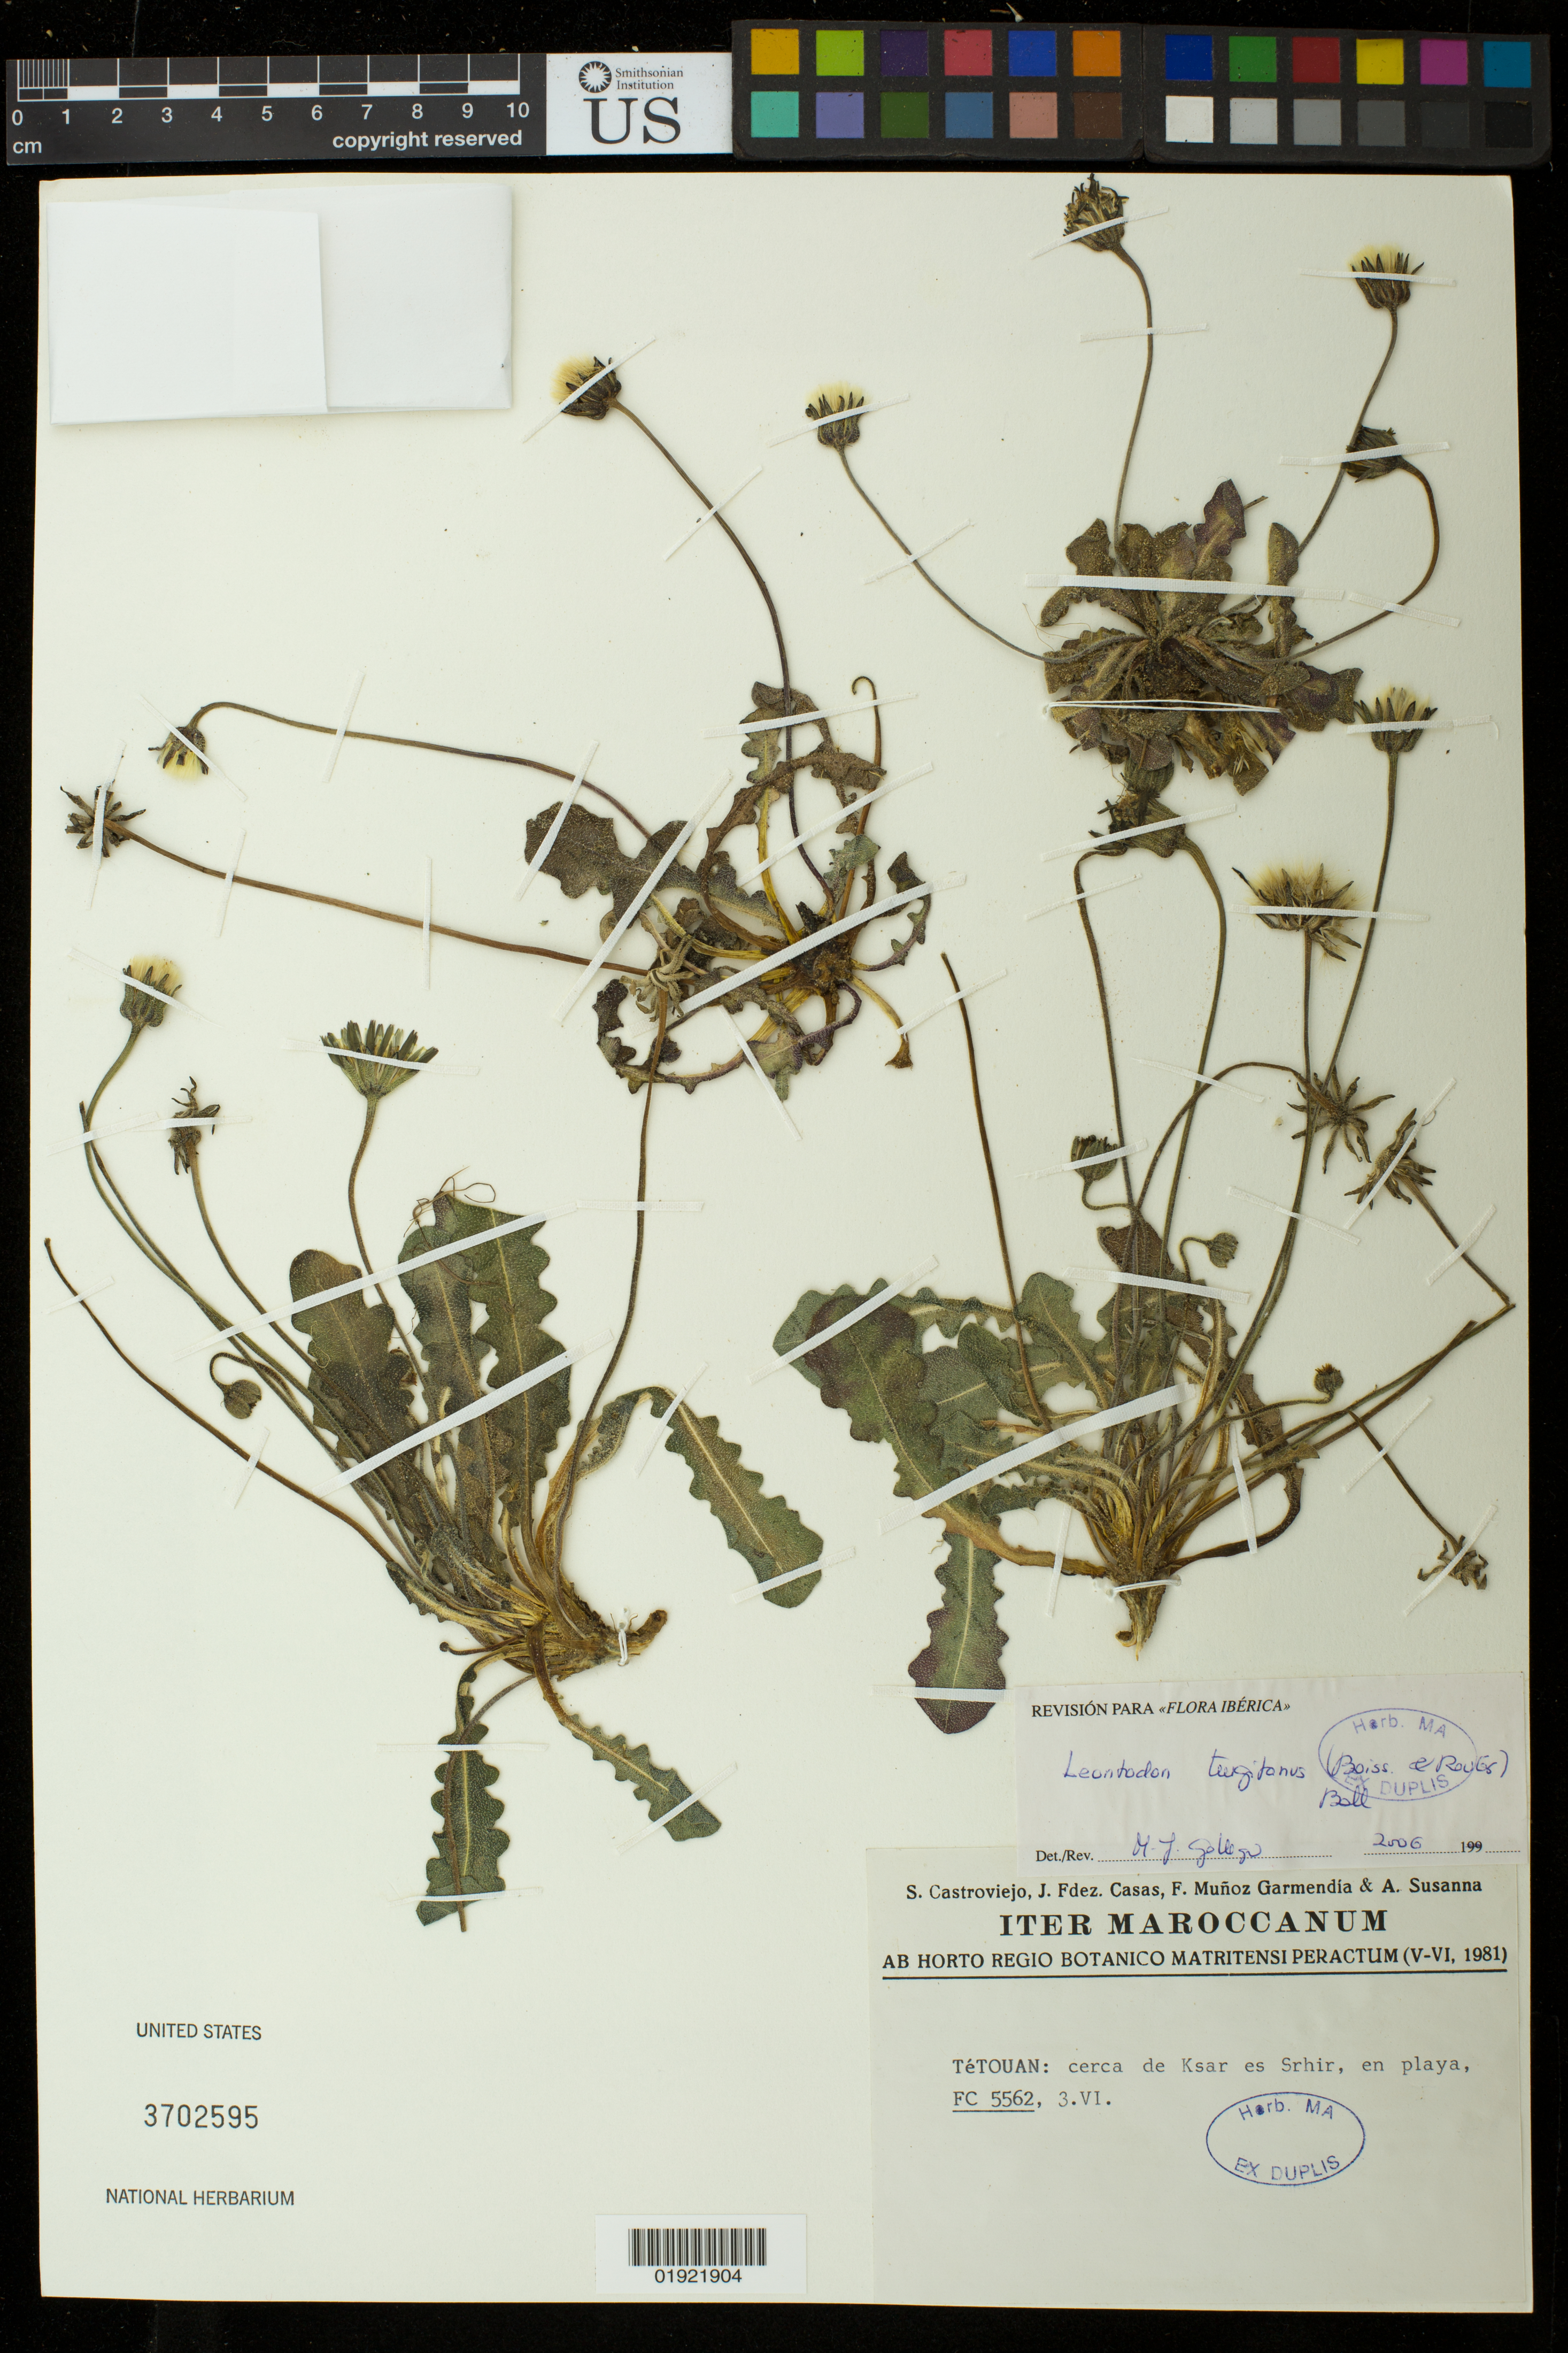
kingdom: Plantae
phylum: Tracheophyta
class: Magnoliopsida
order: Asterales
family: Asteraceae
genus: Leontodon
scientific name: Leontodon tingitanus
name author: Ball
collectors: S. Castroviejo, F. J. Fernández Casas, F. Muñoz Garmendia & A. Susanna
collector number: FC 5562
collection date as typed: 3.VI 1981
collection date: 1981-06-03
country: Morocco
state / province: Tanger-Tétouan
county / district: Ksar es Srhir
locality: en playa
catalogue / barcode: US 3702595